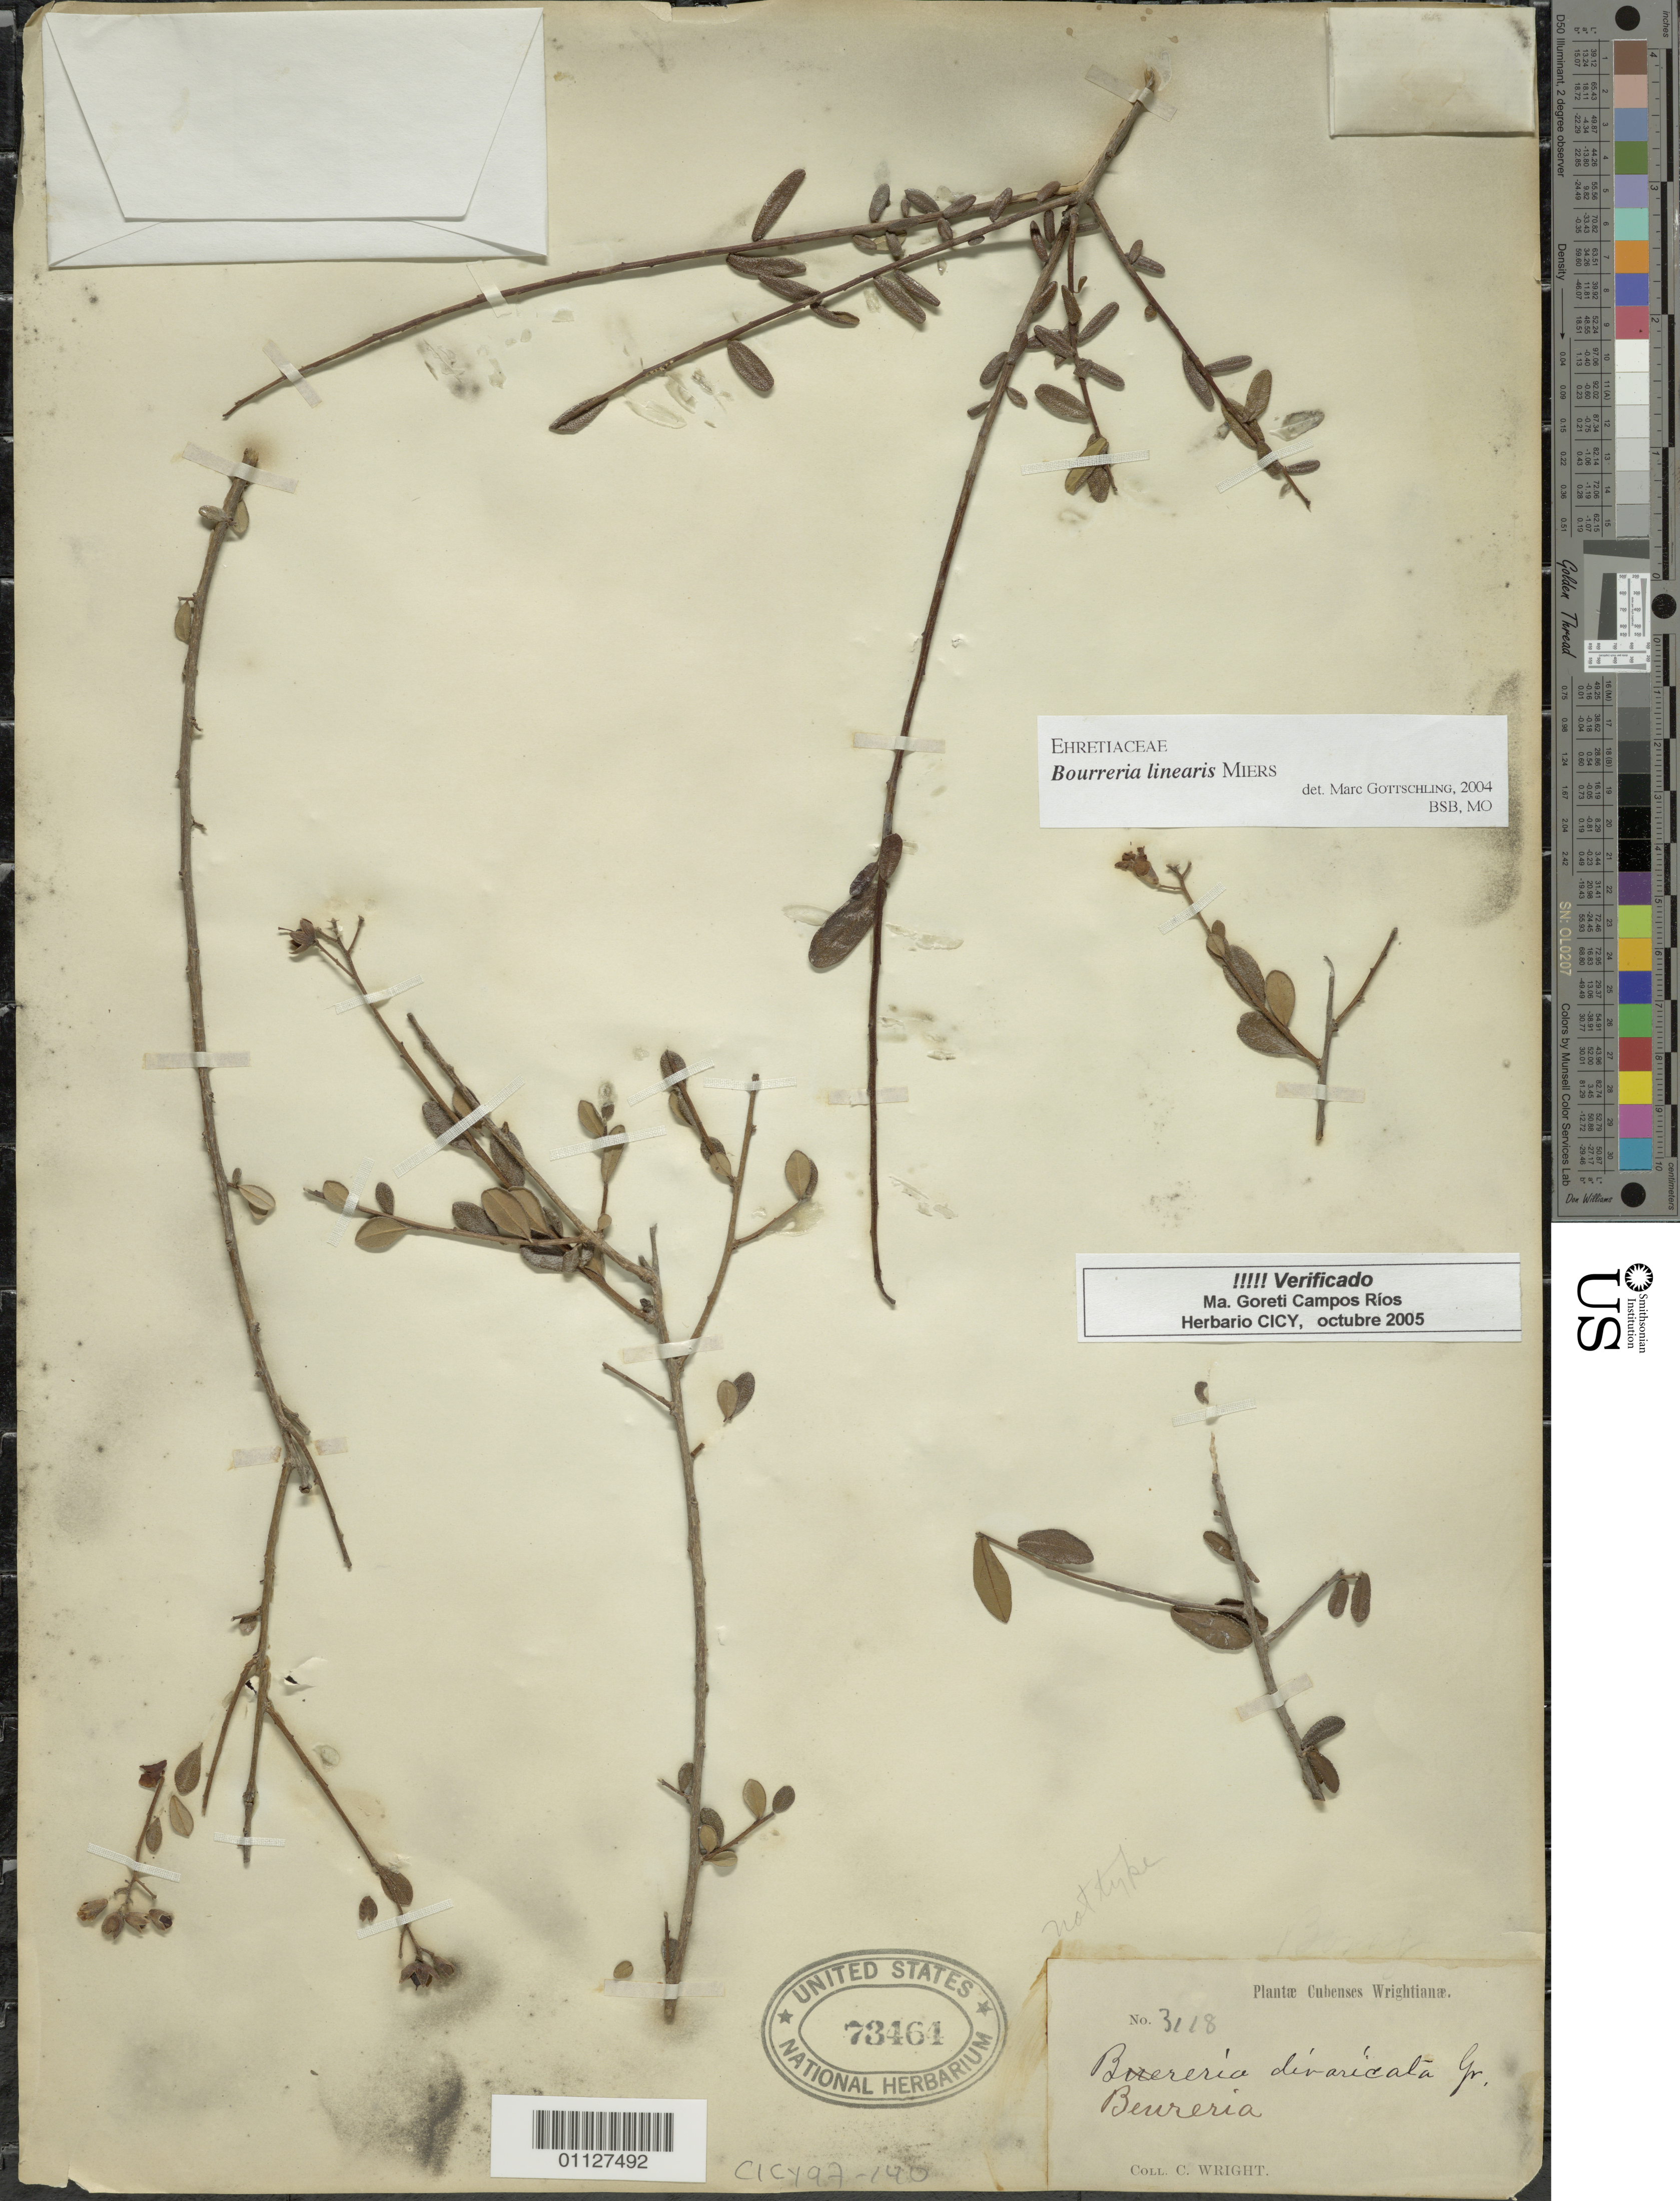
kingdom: Plantae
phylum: Tracheophyta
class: Magnoliopsida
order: Boraginales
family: Ehretiaceae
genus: Bourreria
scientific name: Bourreria linearis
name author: Miers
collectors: C. Wright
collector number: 3118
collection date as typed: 1800 to 1899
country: Cuba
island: Cuba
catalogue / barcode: US 73464